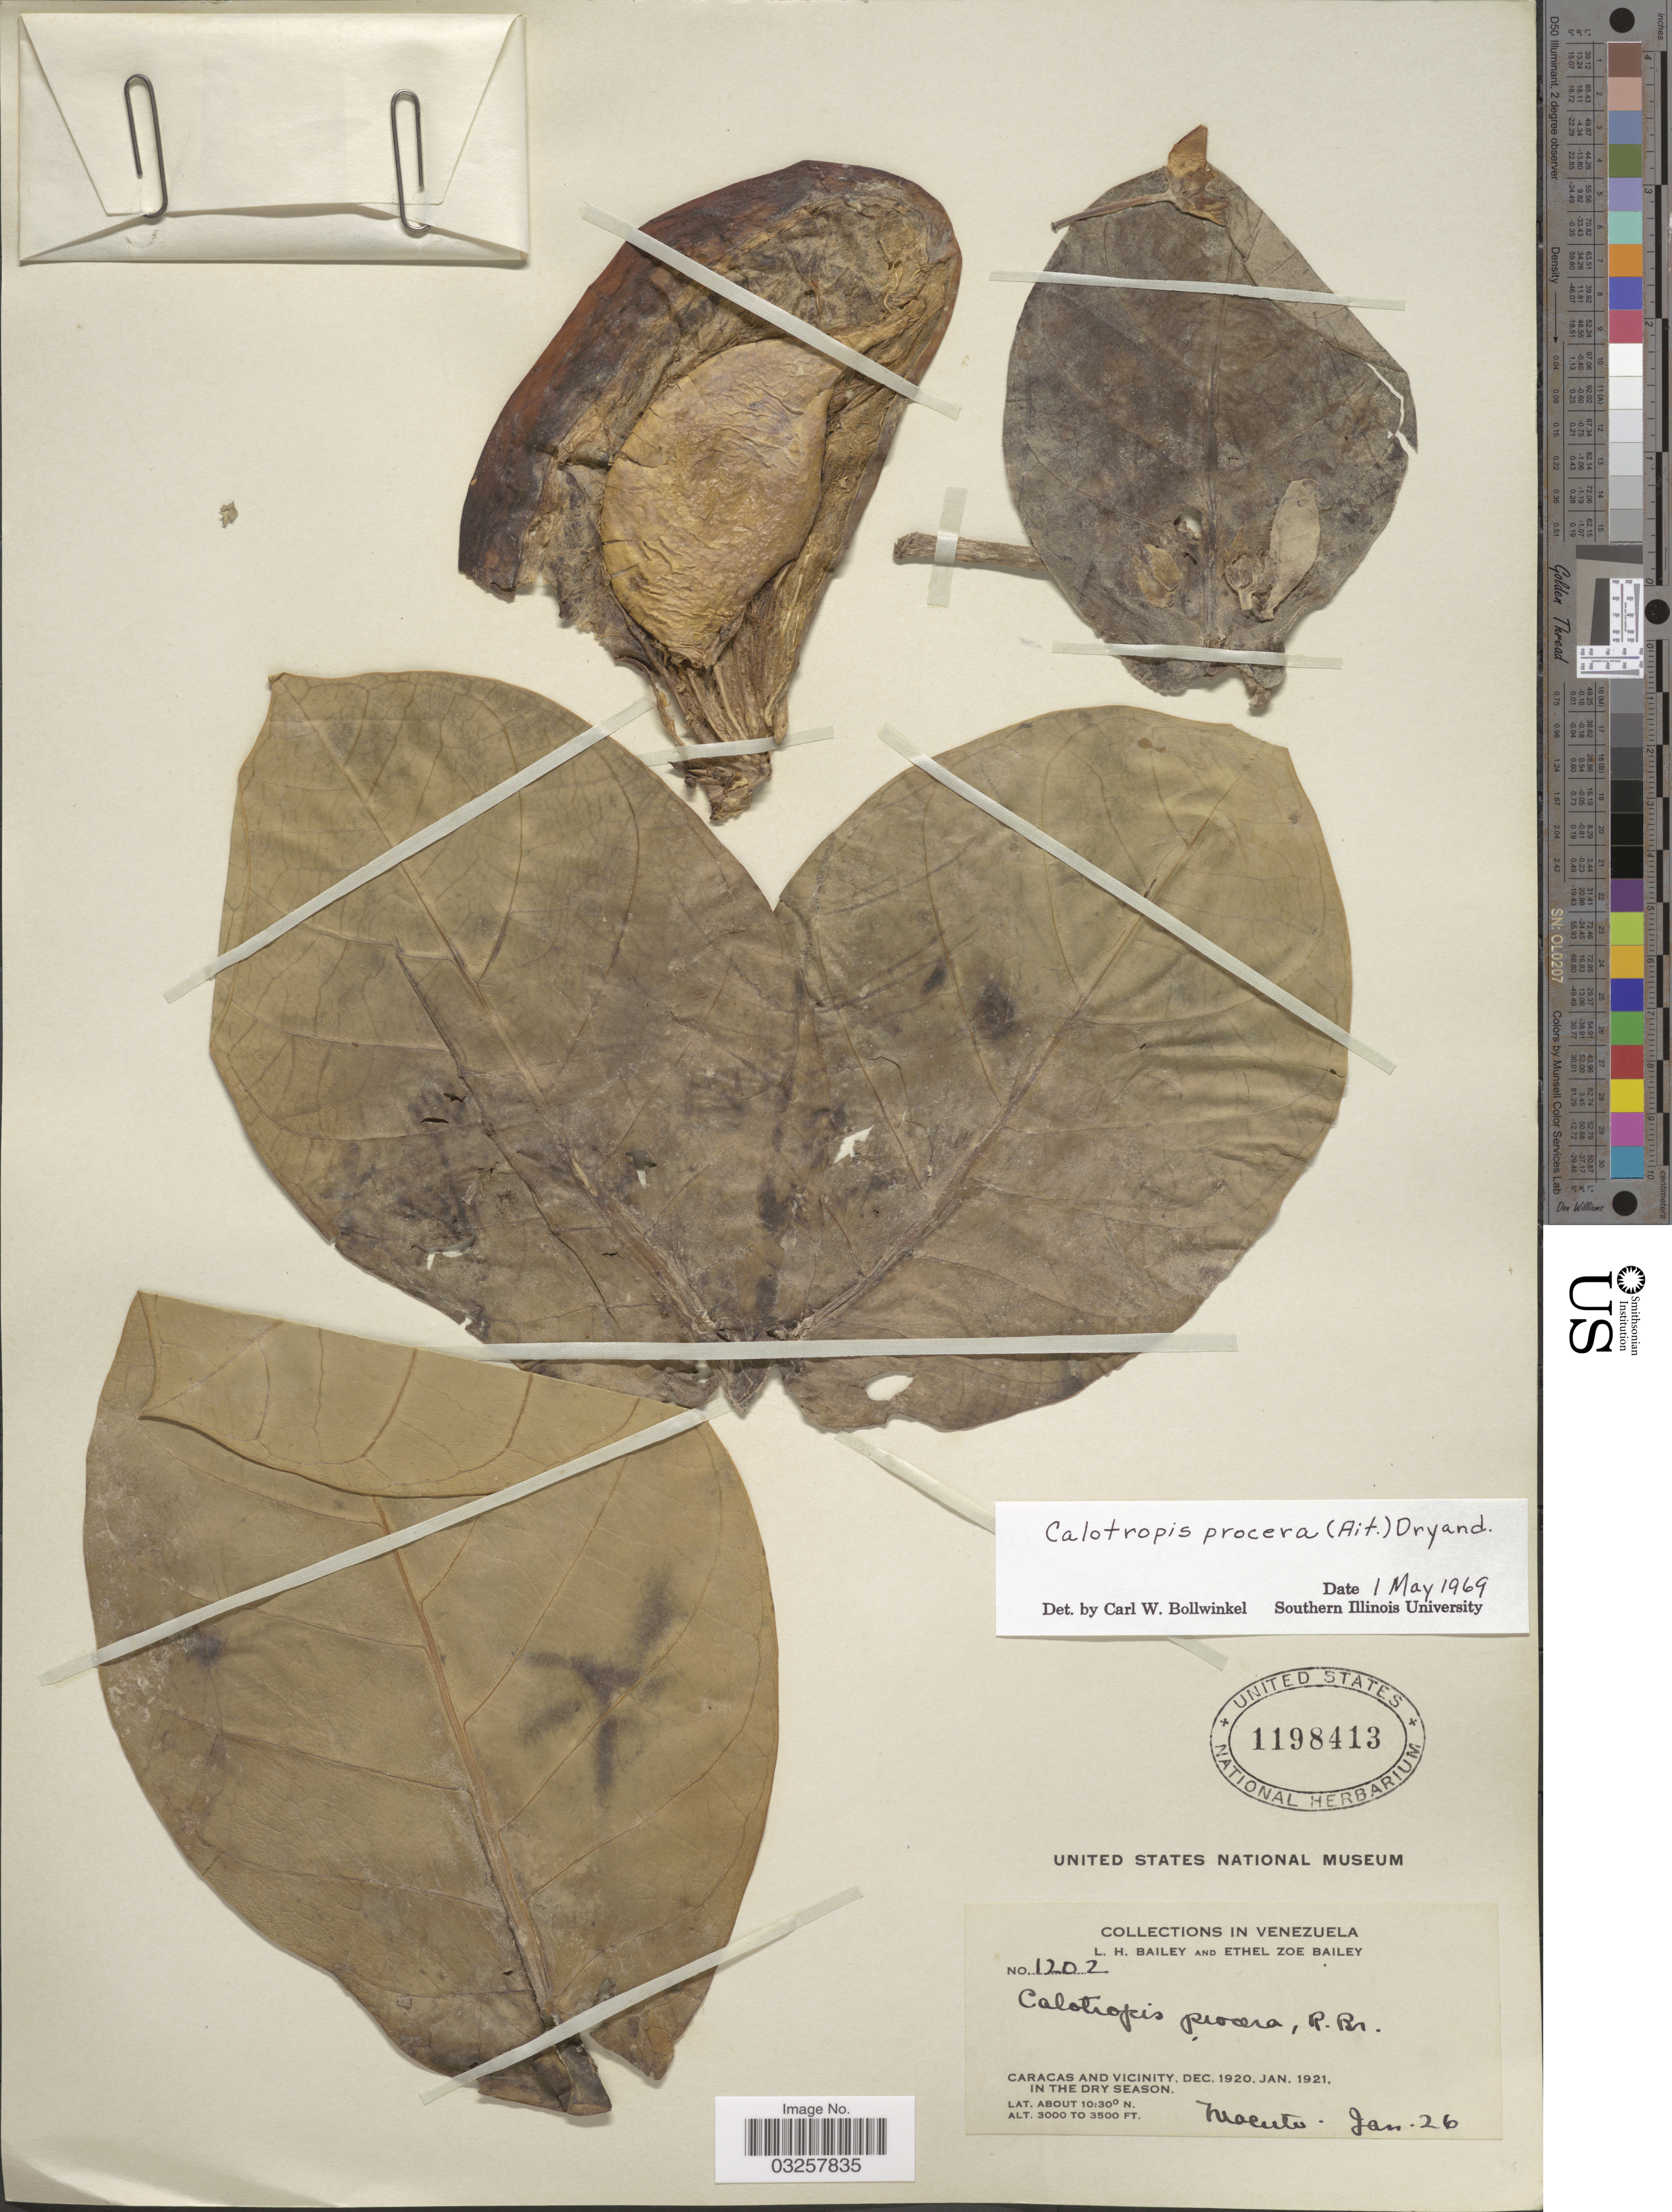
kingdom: Plantae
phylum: Tracheophyta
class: Magnoliopsida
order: Gentianales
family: Apocynaceae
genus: Calotropis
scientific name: Calotropis procera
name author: (Aiton) W.T. Aiton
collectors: L. H. Bailey & E. Z. Bailey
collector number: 1202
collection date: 1921-01-26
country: Venezuela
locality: Caracas and Vicinity. Macuto.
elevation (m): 914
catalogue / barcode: US 1198413